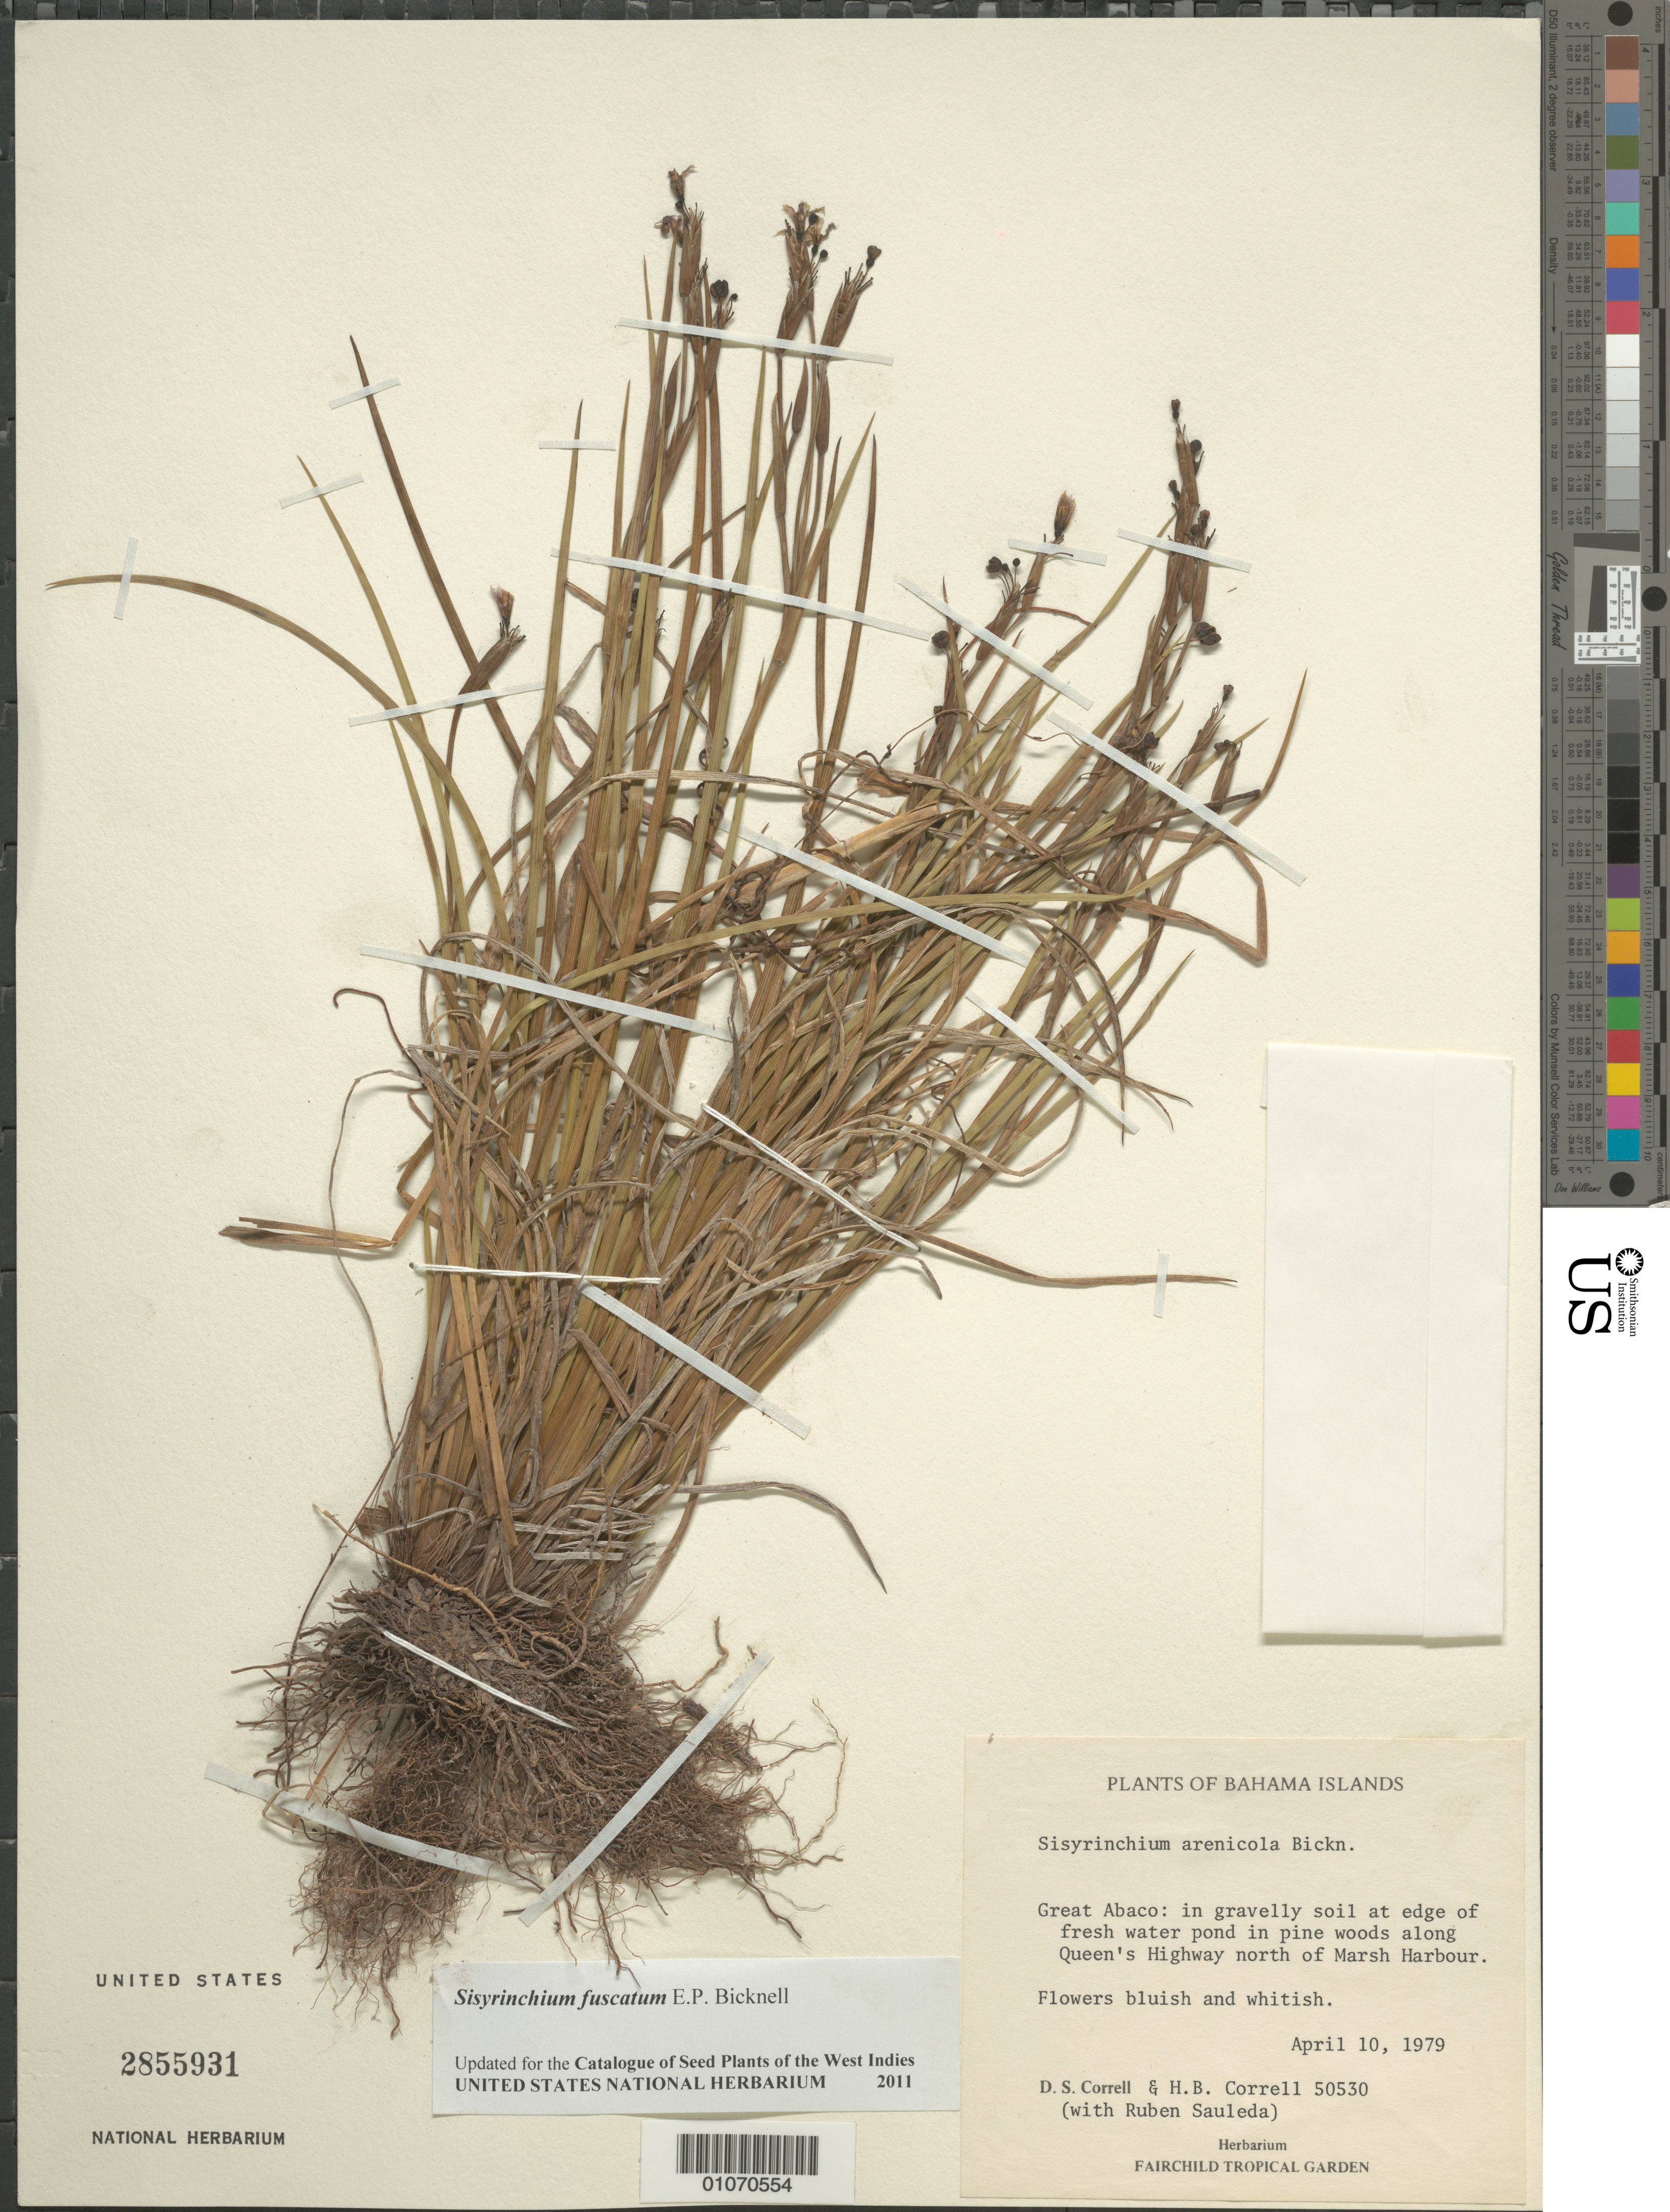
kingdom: Plantae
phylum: Tracheophyta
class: Liliopsida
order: Asparagales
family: Iridaceae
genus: Sisyrinchium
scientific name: Sisyrinchium fuscatum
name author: E.P. Bicknell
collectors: D. S. Correll, H. Correll & R. Sauleda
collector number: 50530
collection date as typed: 10 Apr 1979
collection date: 1979-04-10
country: Bahamas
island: Great Abaco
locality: Queen's Highway, N of Marsh Harbour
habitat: In gravelly soil at edge of fresh water pond in pine woods along highway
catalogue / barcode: US 2855931